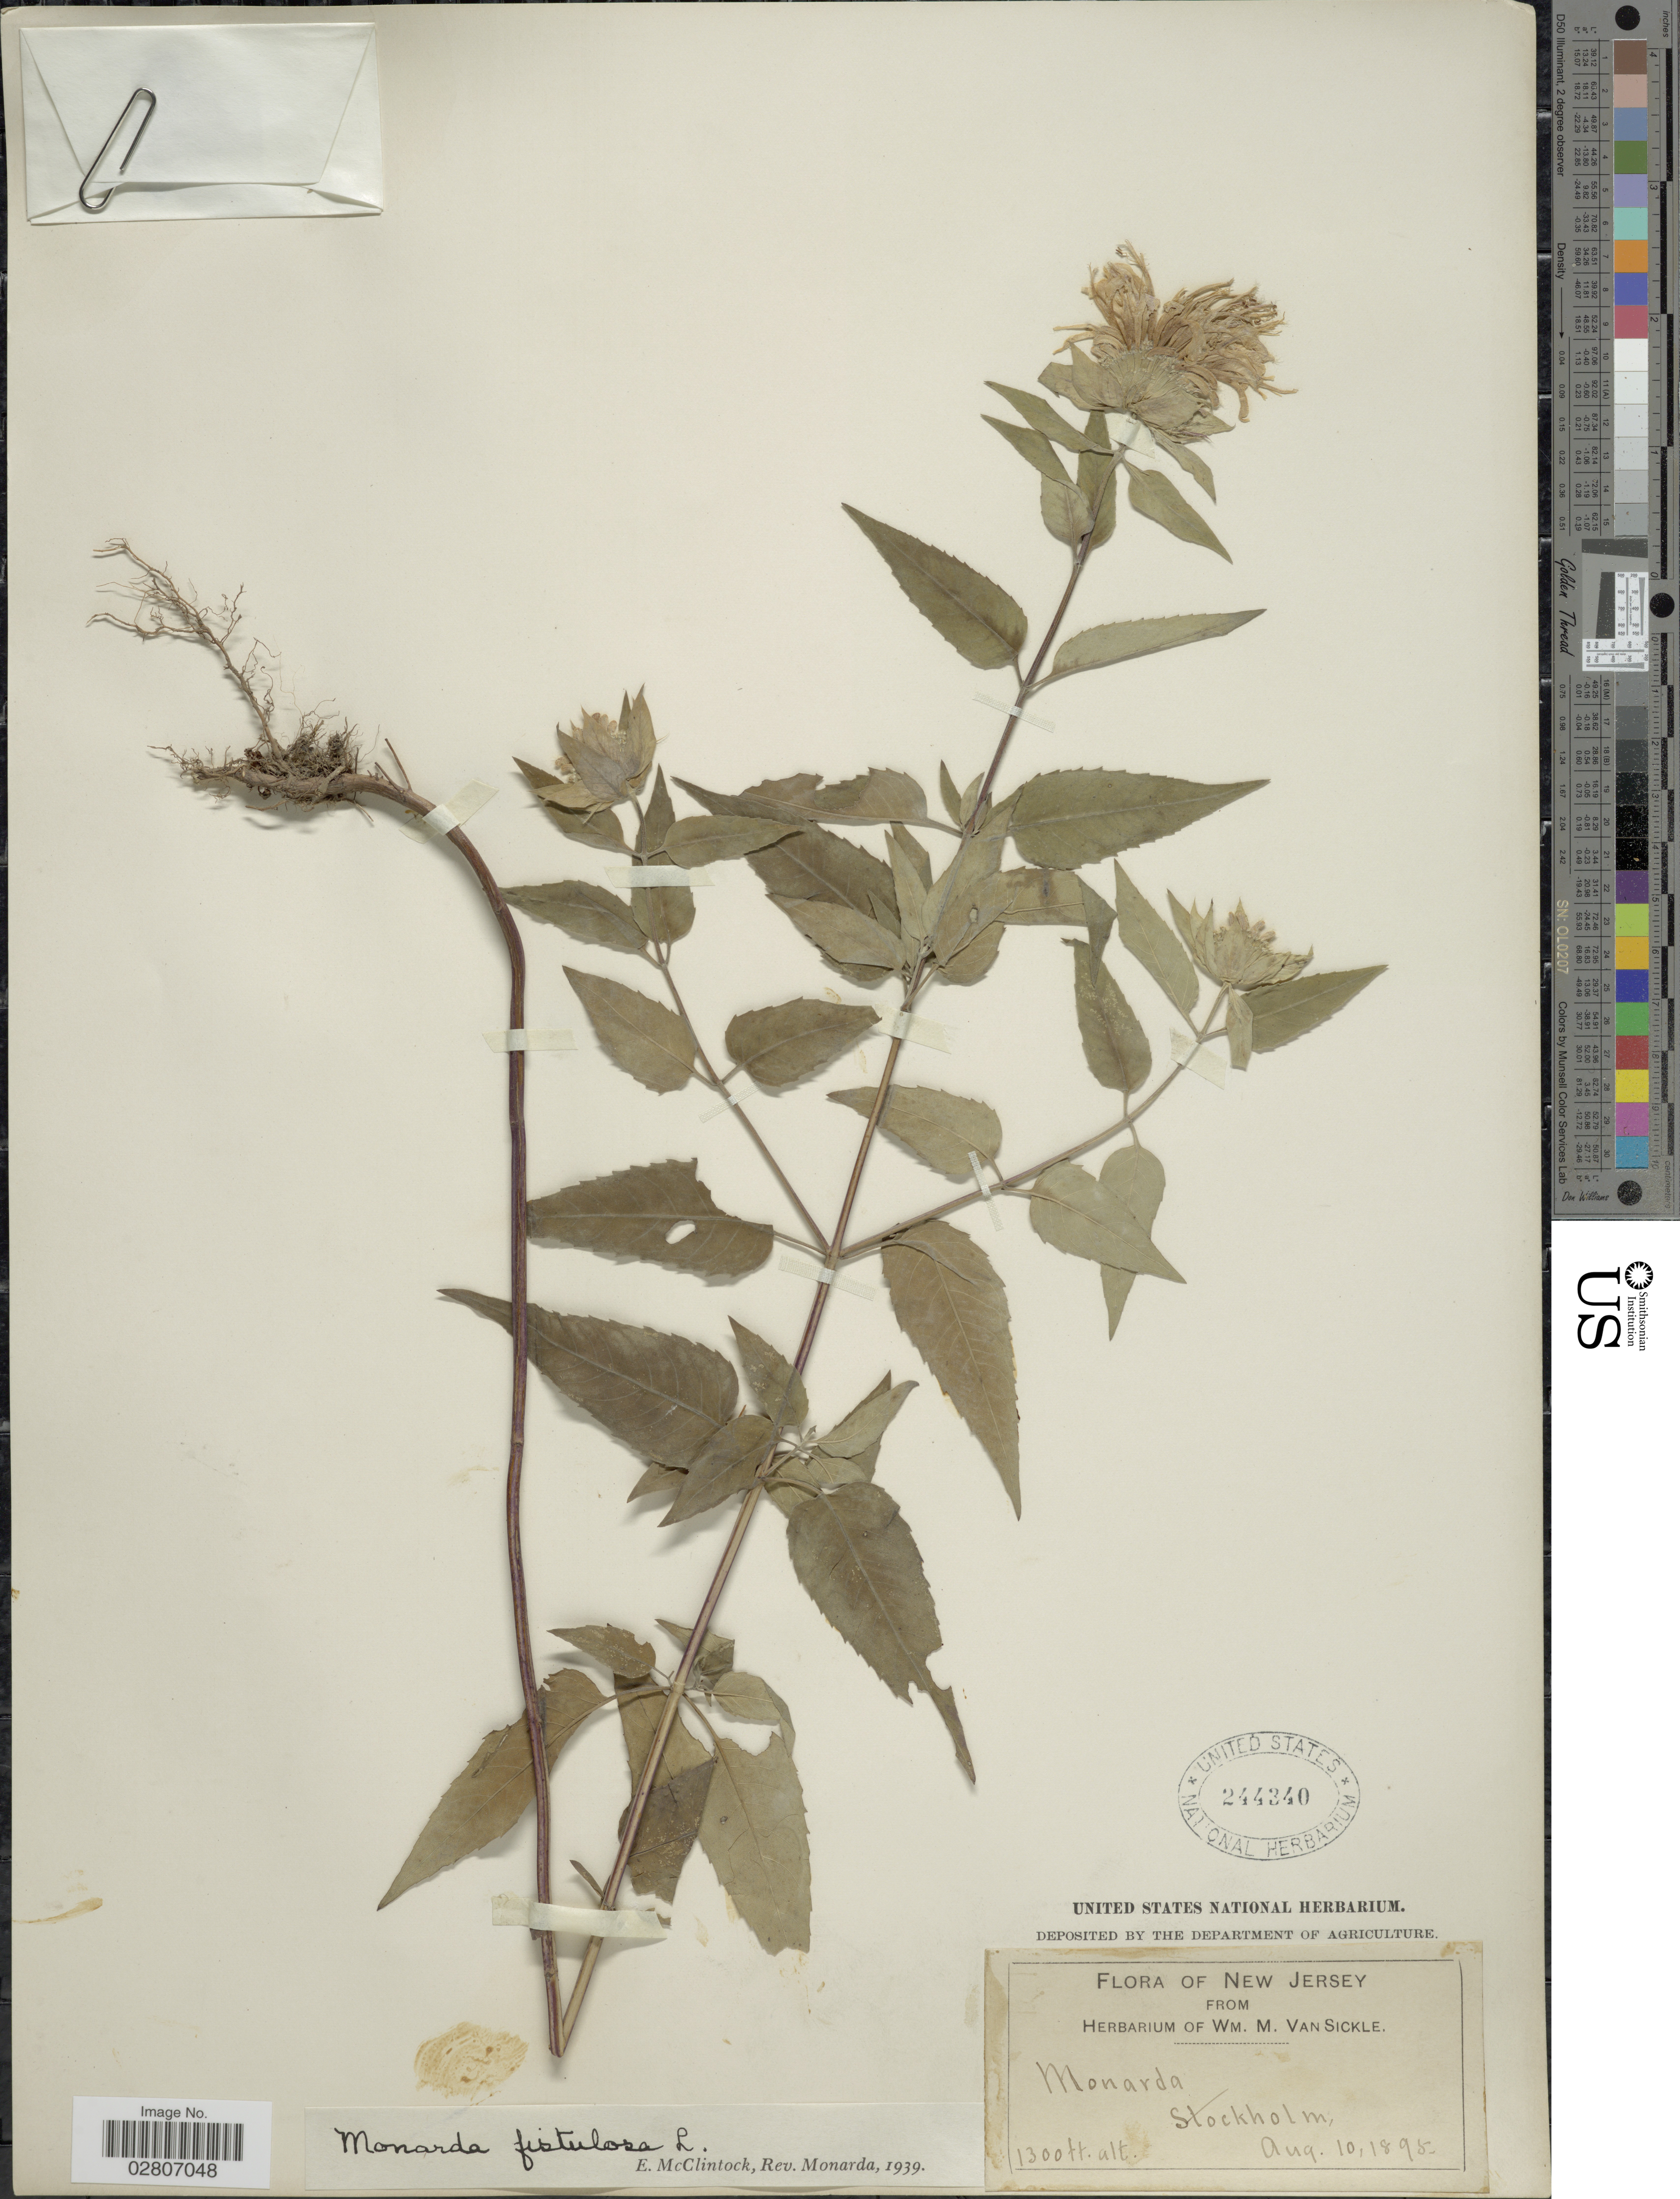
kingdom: Plantae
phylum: Tracheophyta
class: Magnoliopsida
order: Lamiales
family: Lamiaceae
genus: Monarda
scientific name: Monarda fistulosa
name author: L.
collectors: W. M. Van Sickle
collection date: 1895-08-10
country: United States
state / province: New Jersey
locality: Stockholm.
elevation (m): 396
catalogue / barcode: US 244340